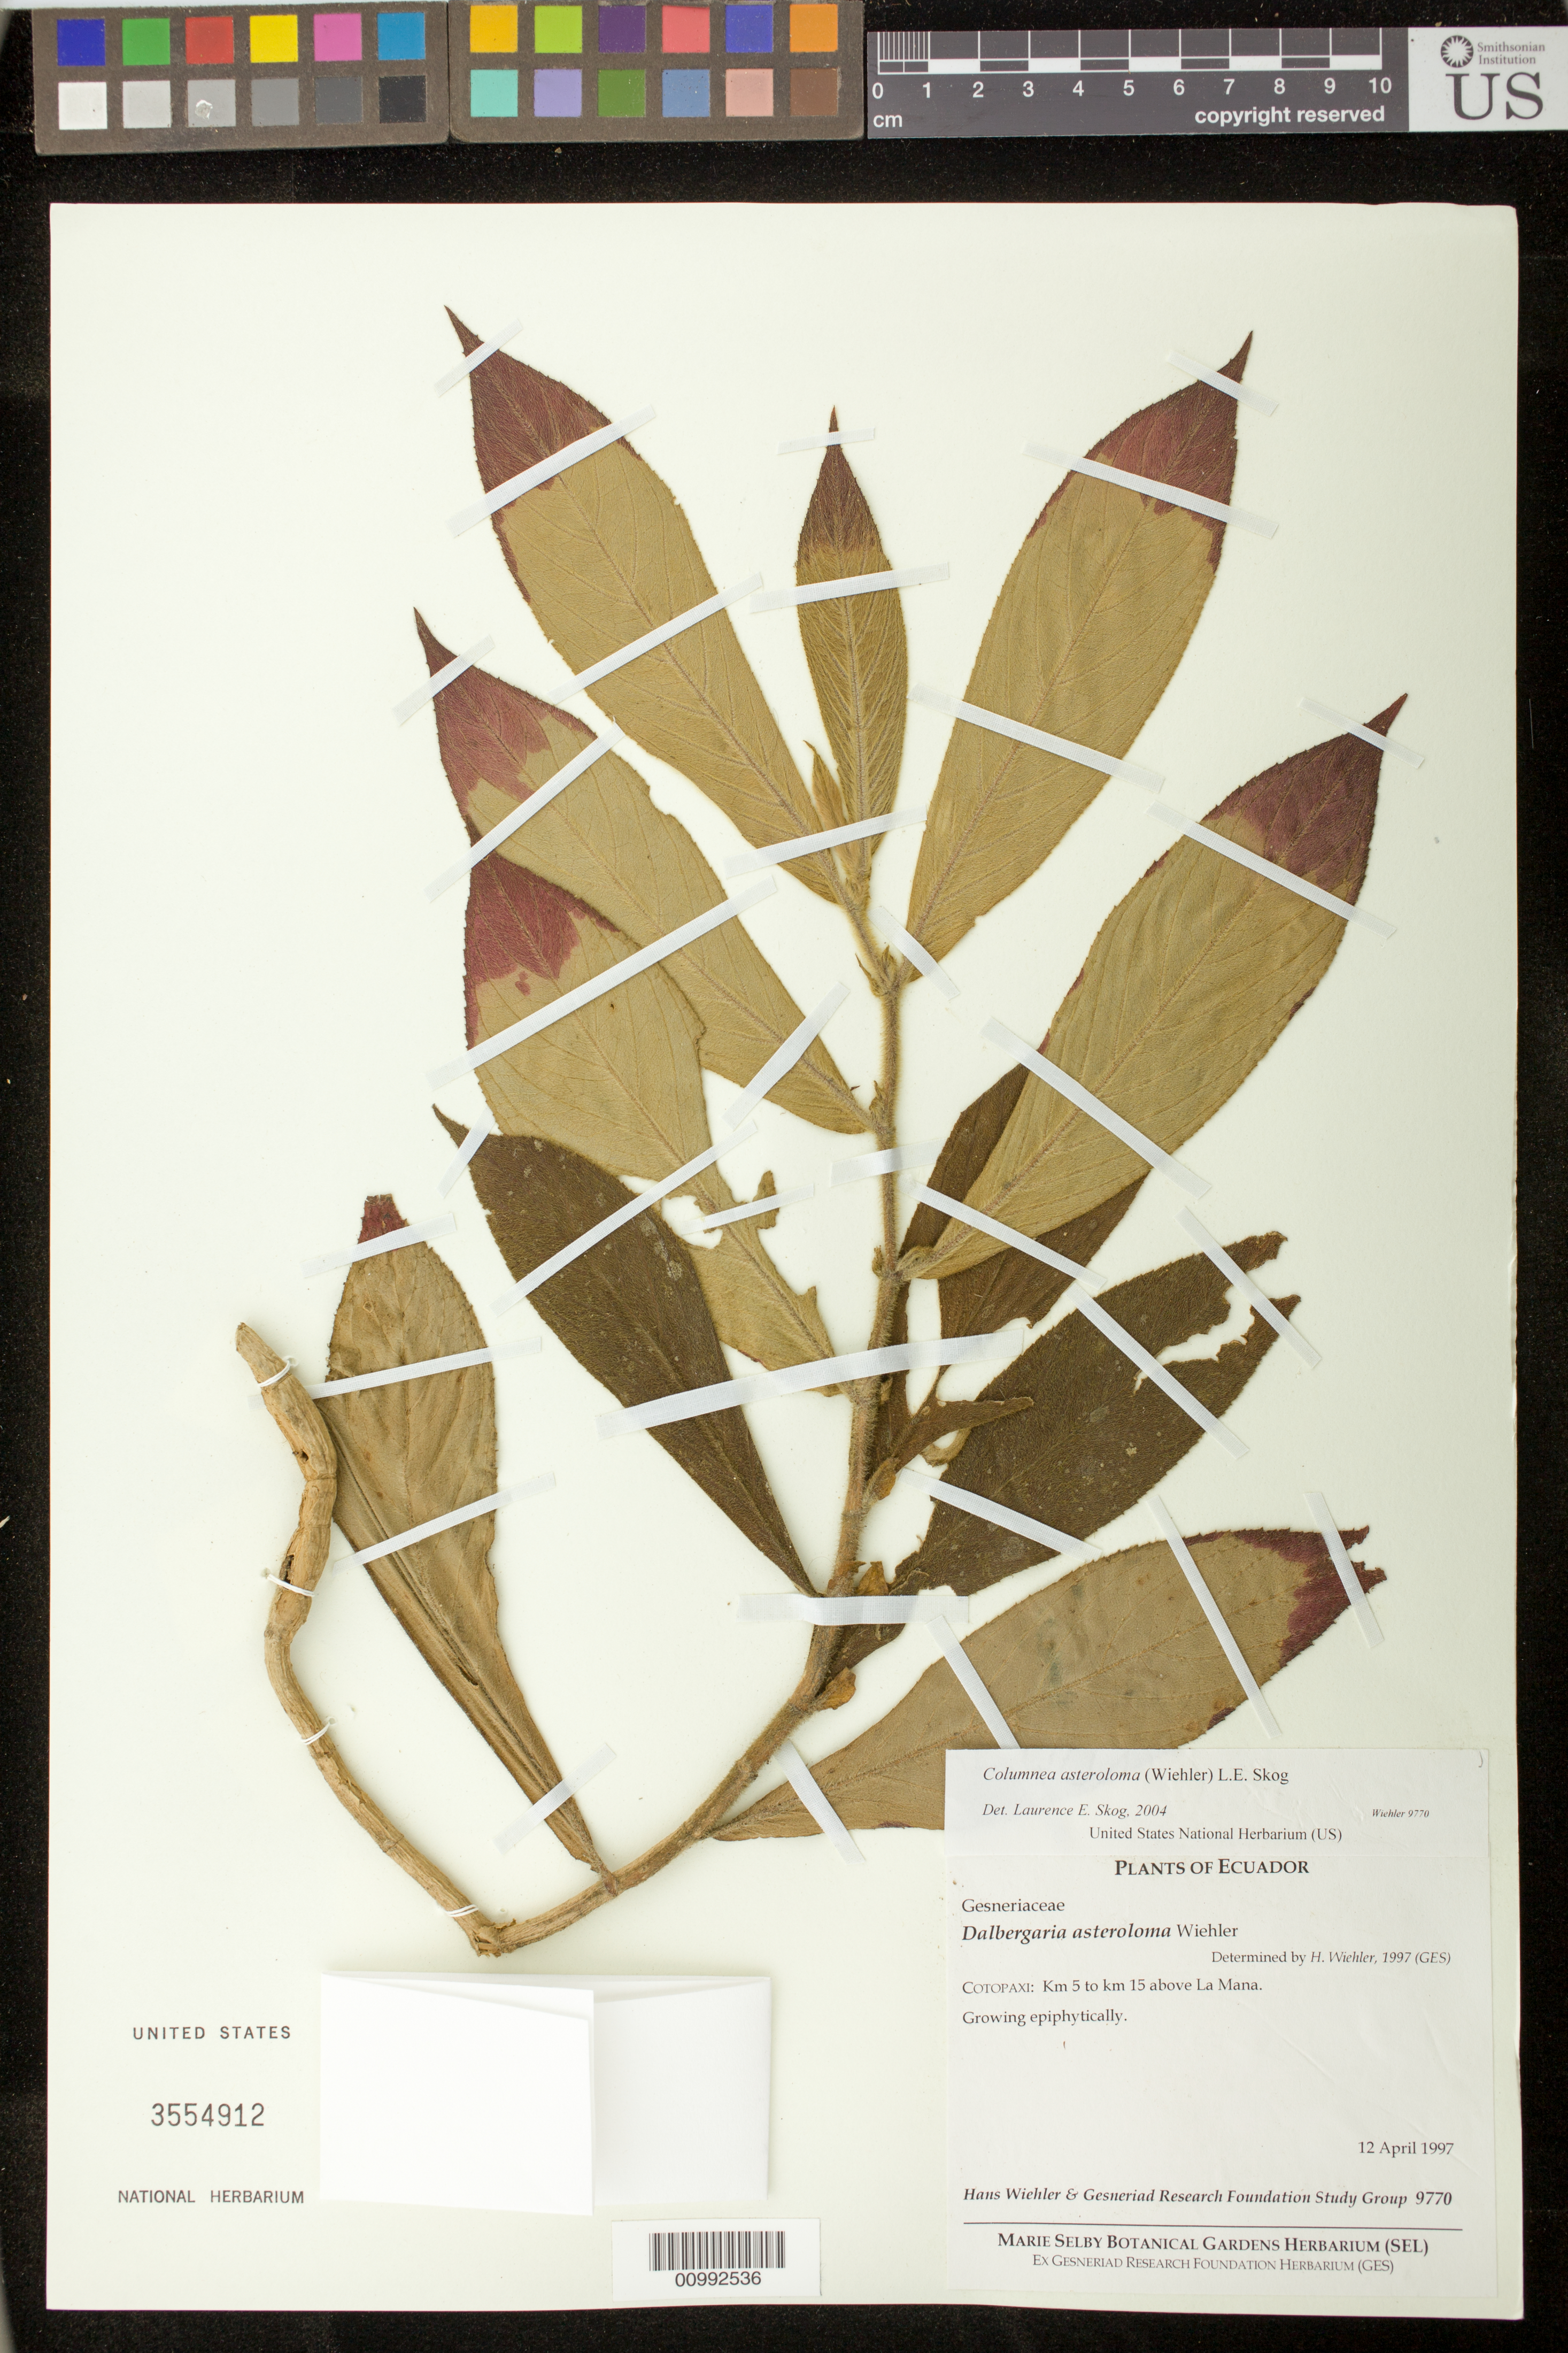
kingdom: Plantae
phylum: Tracheophyta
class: Magnoliopsida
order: Lamiales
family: Gesneriaceae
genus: Columnea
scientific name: Columnea asteroloma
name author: (Wiehler) L.E. Skog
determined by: Skog, Laurence E.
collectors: H. J. Wiehler & GRF Study Group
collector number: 9770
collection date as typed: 12 Apr 1997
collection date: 1997-04-12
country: Ecuador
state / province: Cotopaxi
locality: Cotopaxi: km 5 to km 15 above La Mana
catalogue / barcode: US 3554912